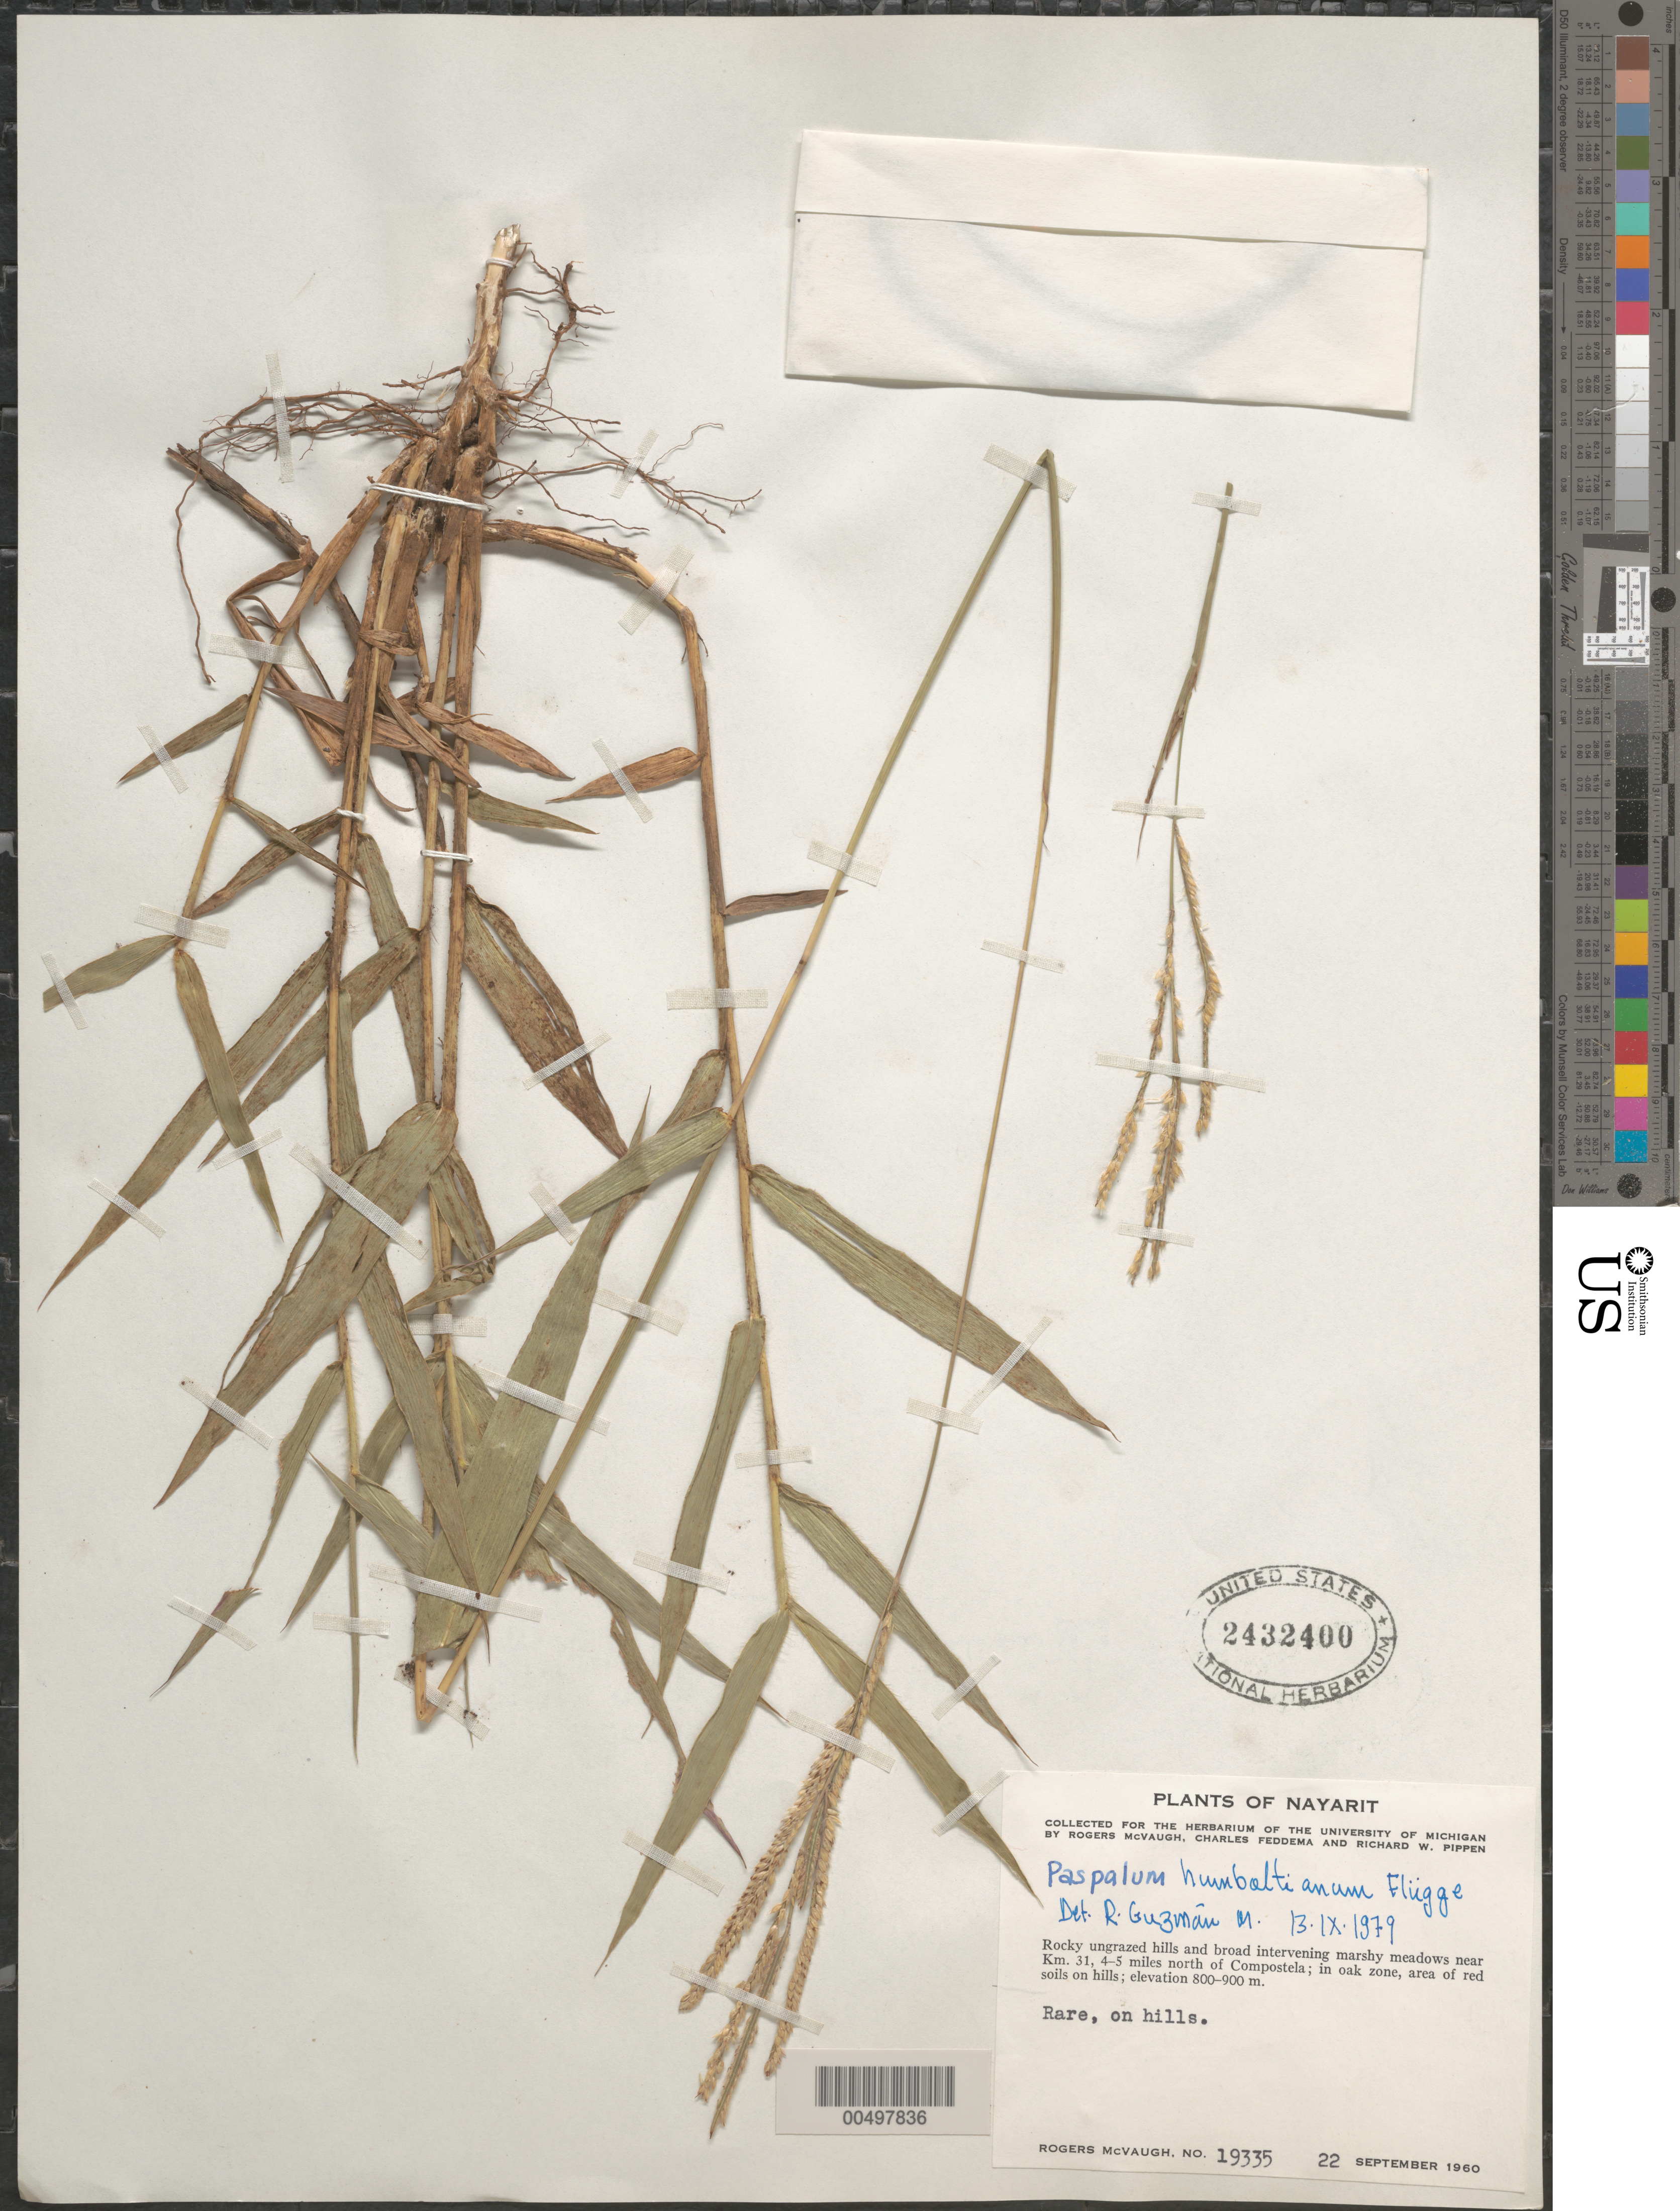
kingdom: Plantae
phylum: Tracheophyta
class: Liliopsida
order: Poales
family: Poaceae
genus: Paspalum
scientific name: Paspalum humboldtianum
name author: Flüggé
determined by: Guzm n-M., R.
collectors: R. McVaugh, C. Feddema & R. W. Pippen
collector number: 19335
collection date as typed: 22 Sep 1960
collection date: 1960-09-22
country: Mexico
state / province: Nayarit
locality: Near Km 31, 4-5 mi N of Compostela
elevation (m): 800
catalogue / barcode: US 2432400